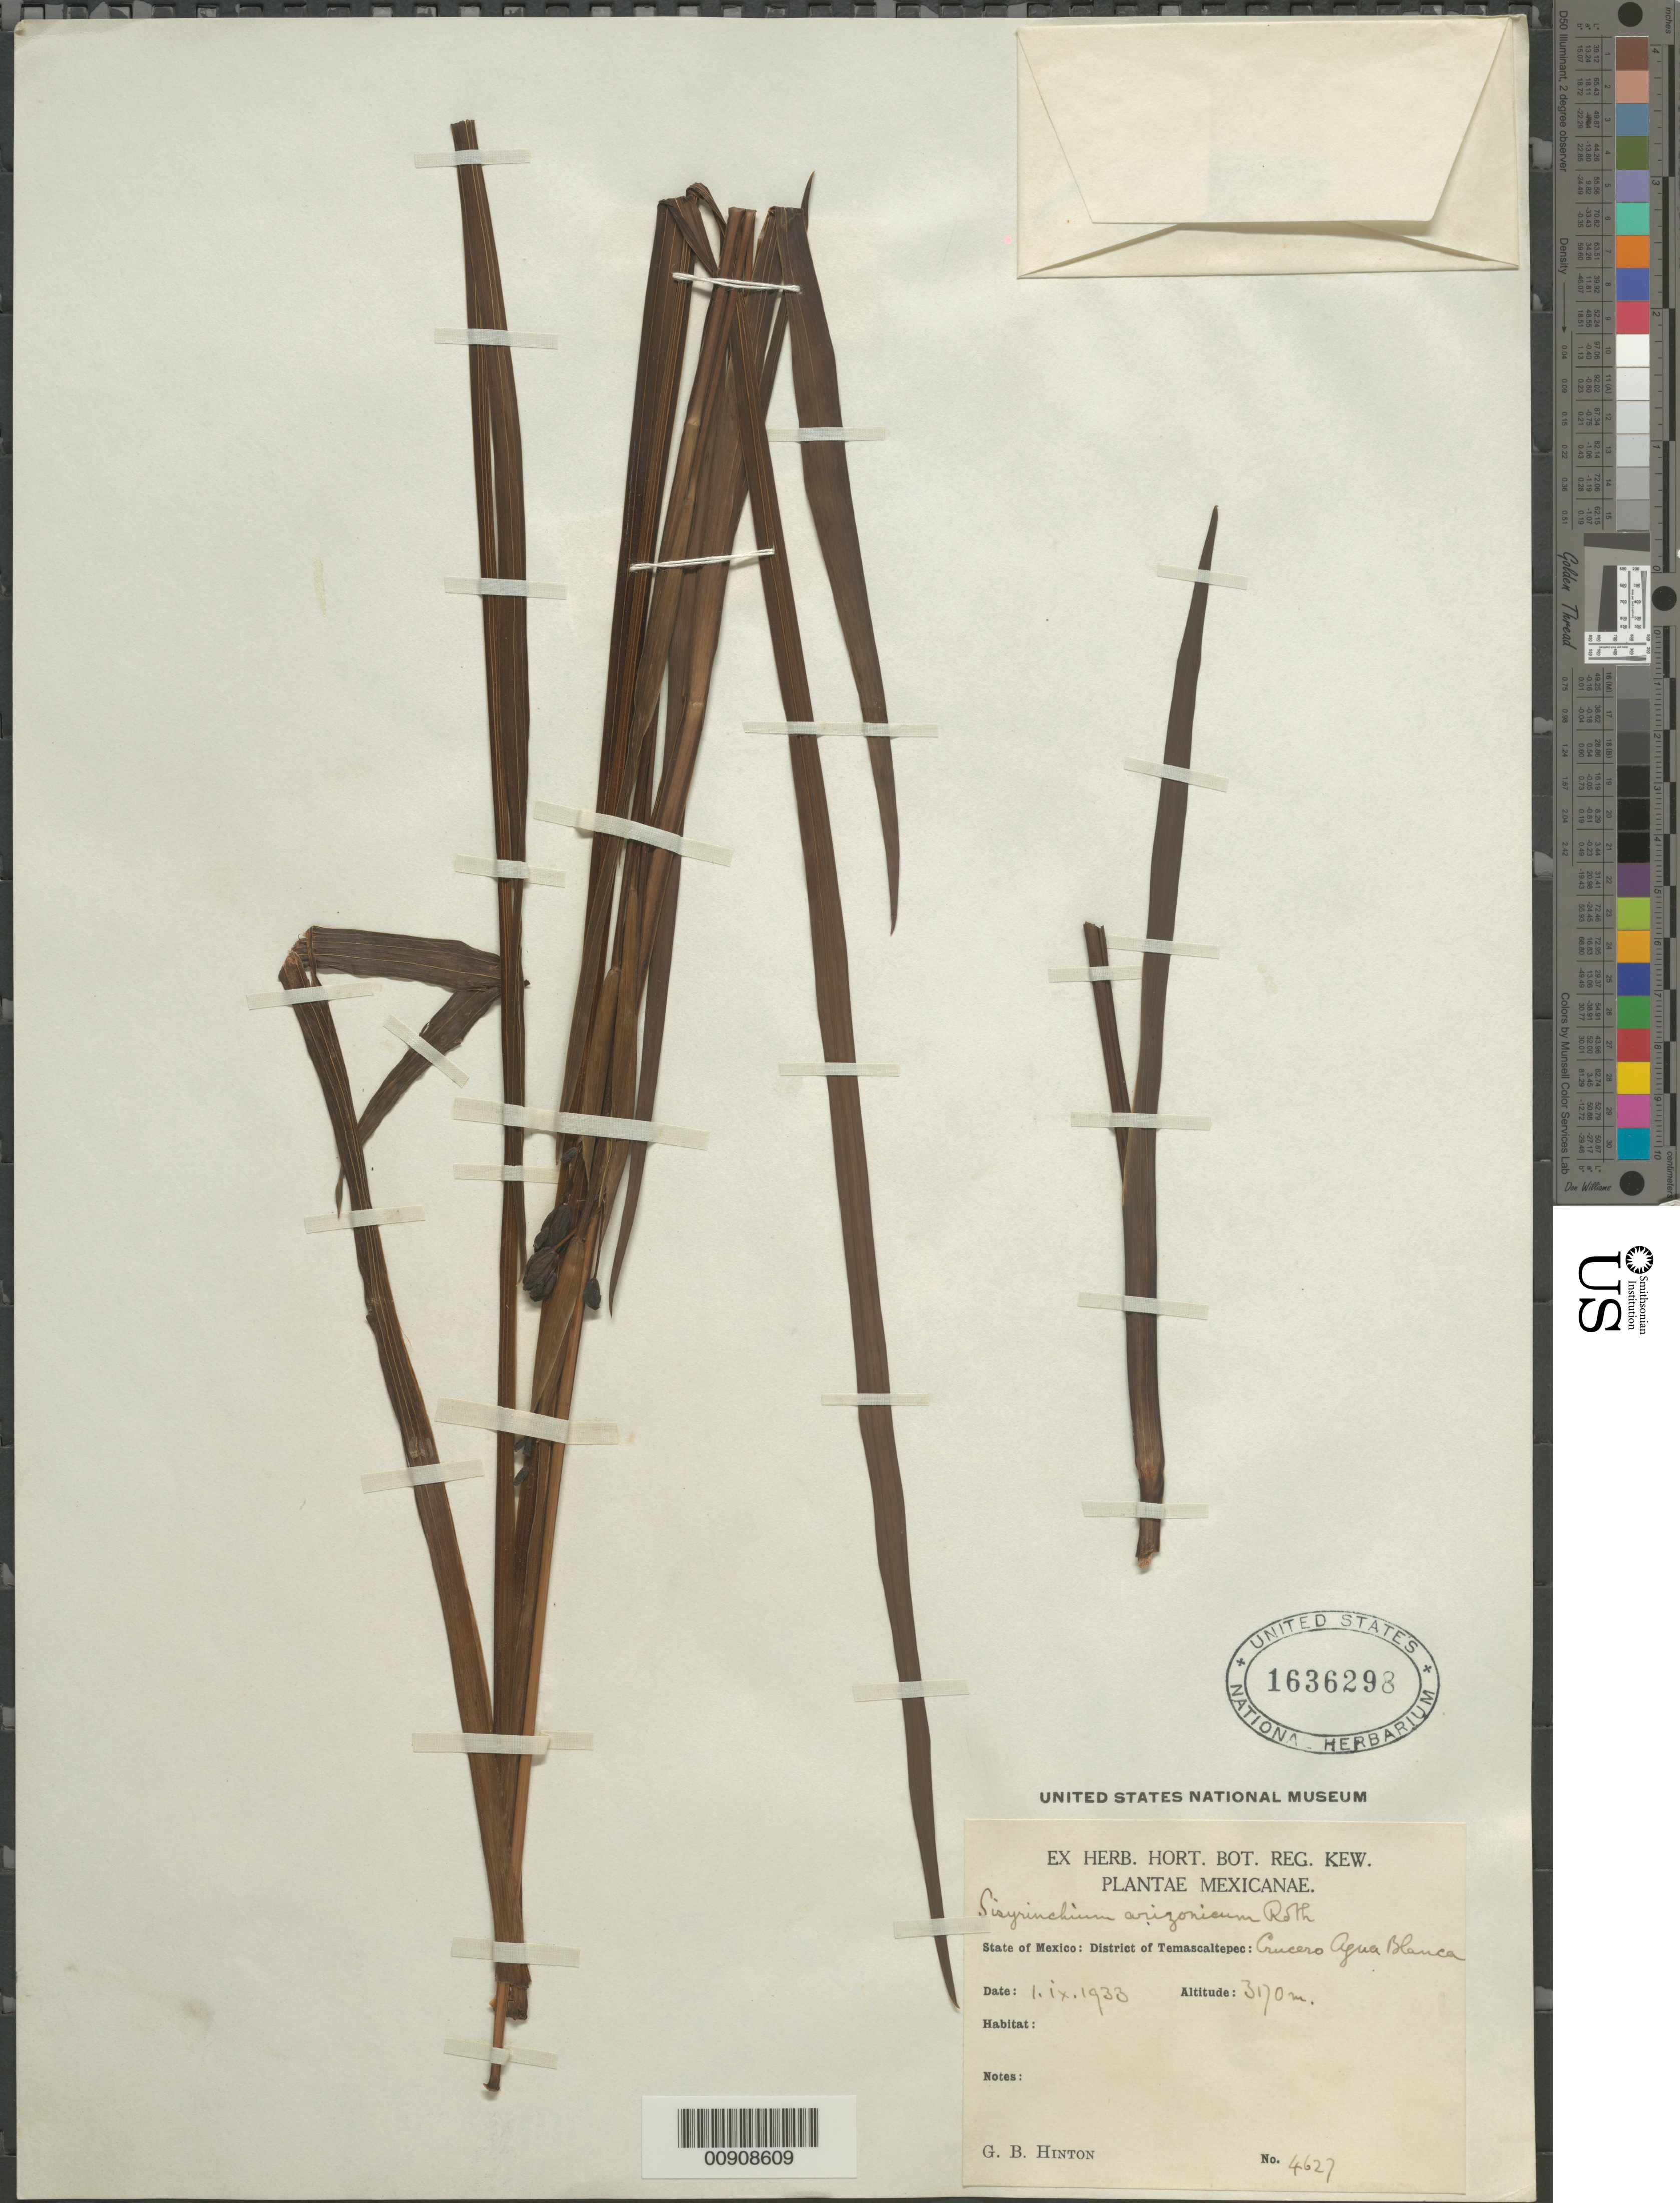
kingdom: Plantae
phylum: Tracheophyta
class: Liliopsida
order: Asparagales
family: Iridaceae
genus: Sisyrinchium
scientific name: Sisyrinchium arizonicum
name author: Rothr.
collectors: G. B. Hinton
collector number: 4627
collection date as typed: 01 Sep 1933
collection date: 1933-09-01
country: Mexico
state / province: México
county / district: Temascaltepec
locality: State of Mexico: District of Temascaltepec: Crucero Agua Blanca.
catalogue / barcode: US 1636298